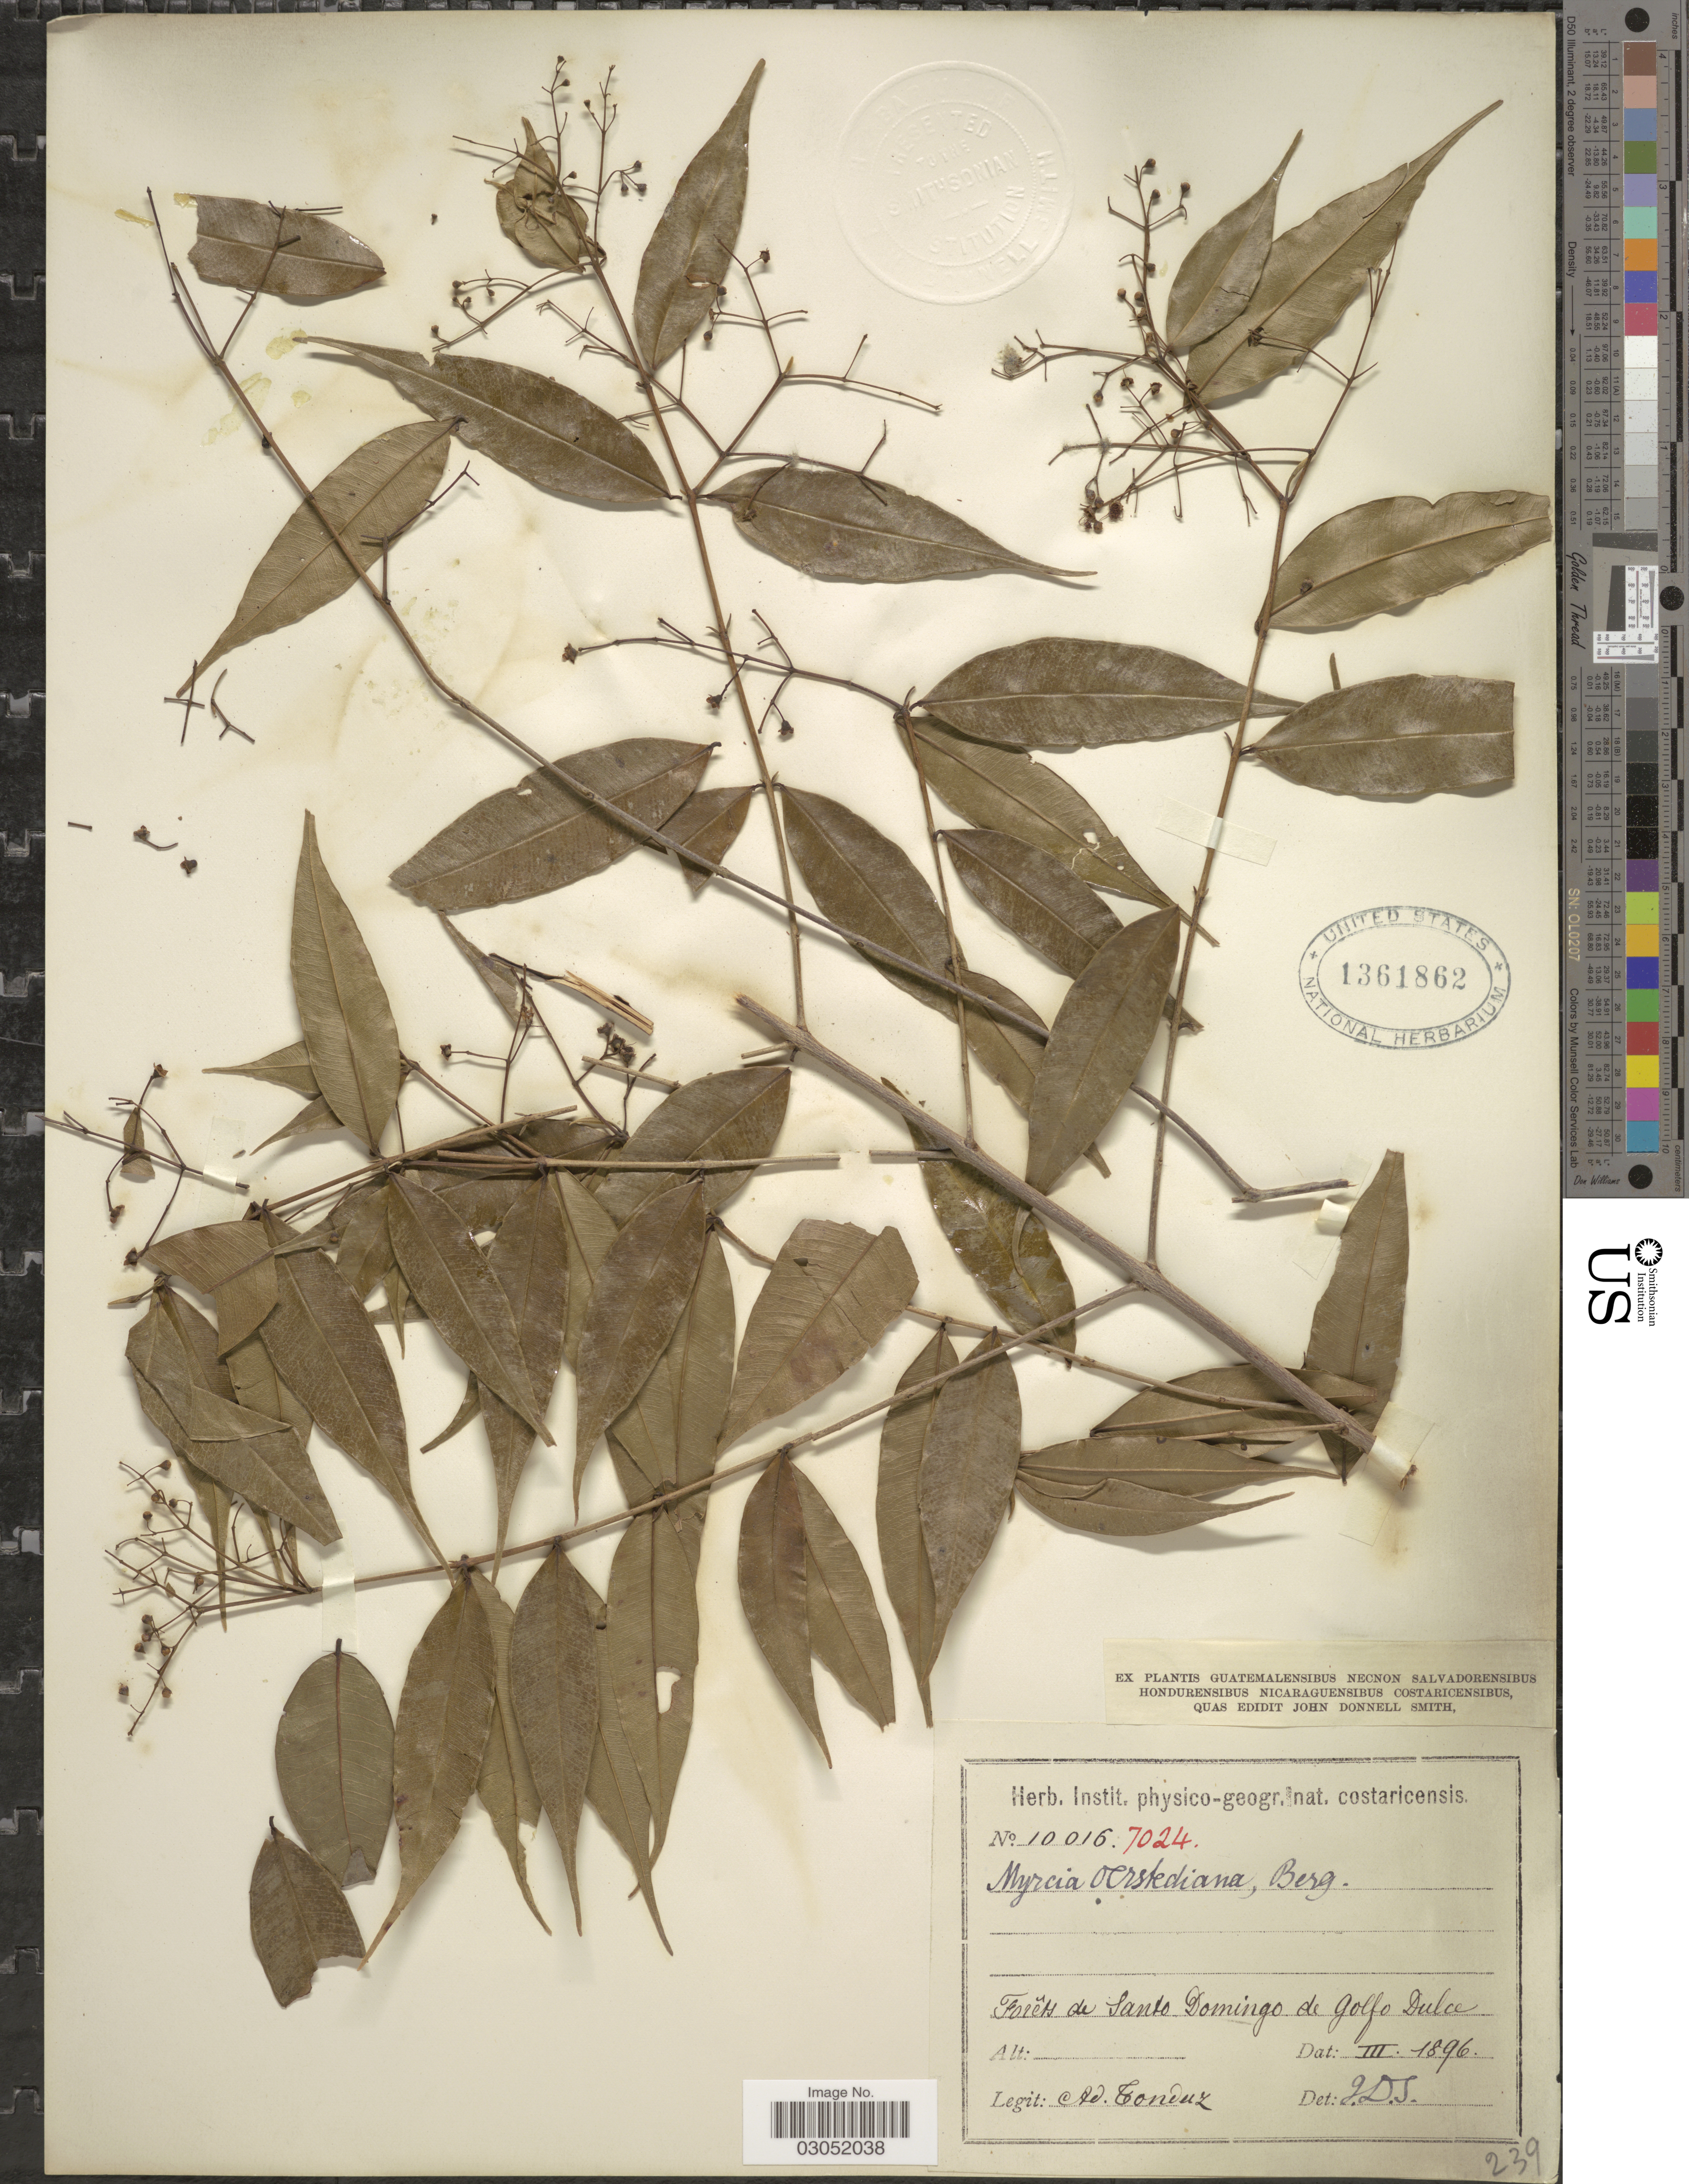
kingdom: Plantae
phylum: Tracheophyta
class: Magnoliopsida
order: Myrtales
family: Myrtaceae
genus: Myrcia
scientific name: Myrcia sp.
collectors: A. Tonduz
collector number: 10016/7024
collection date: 1896-03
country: Costa Rica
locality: Forêts de Santo Domingo de Golfo Dulce.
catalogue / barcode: US 1361862